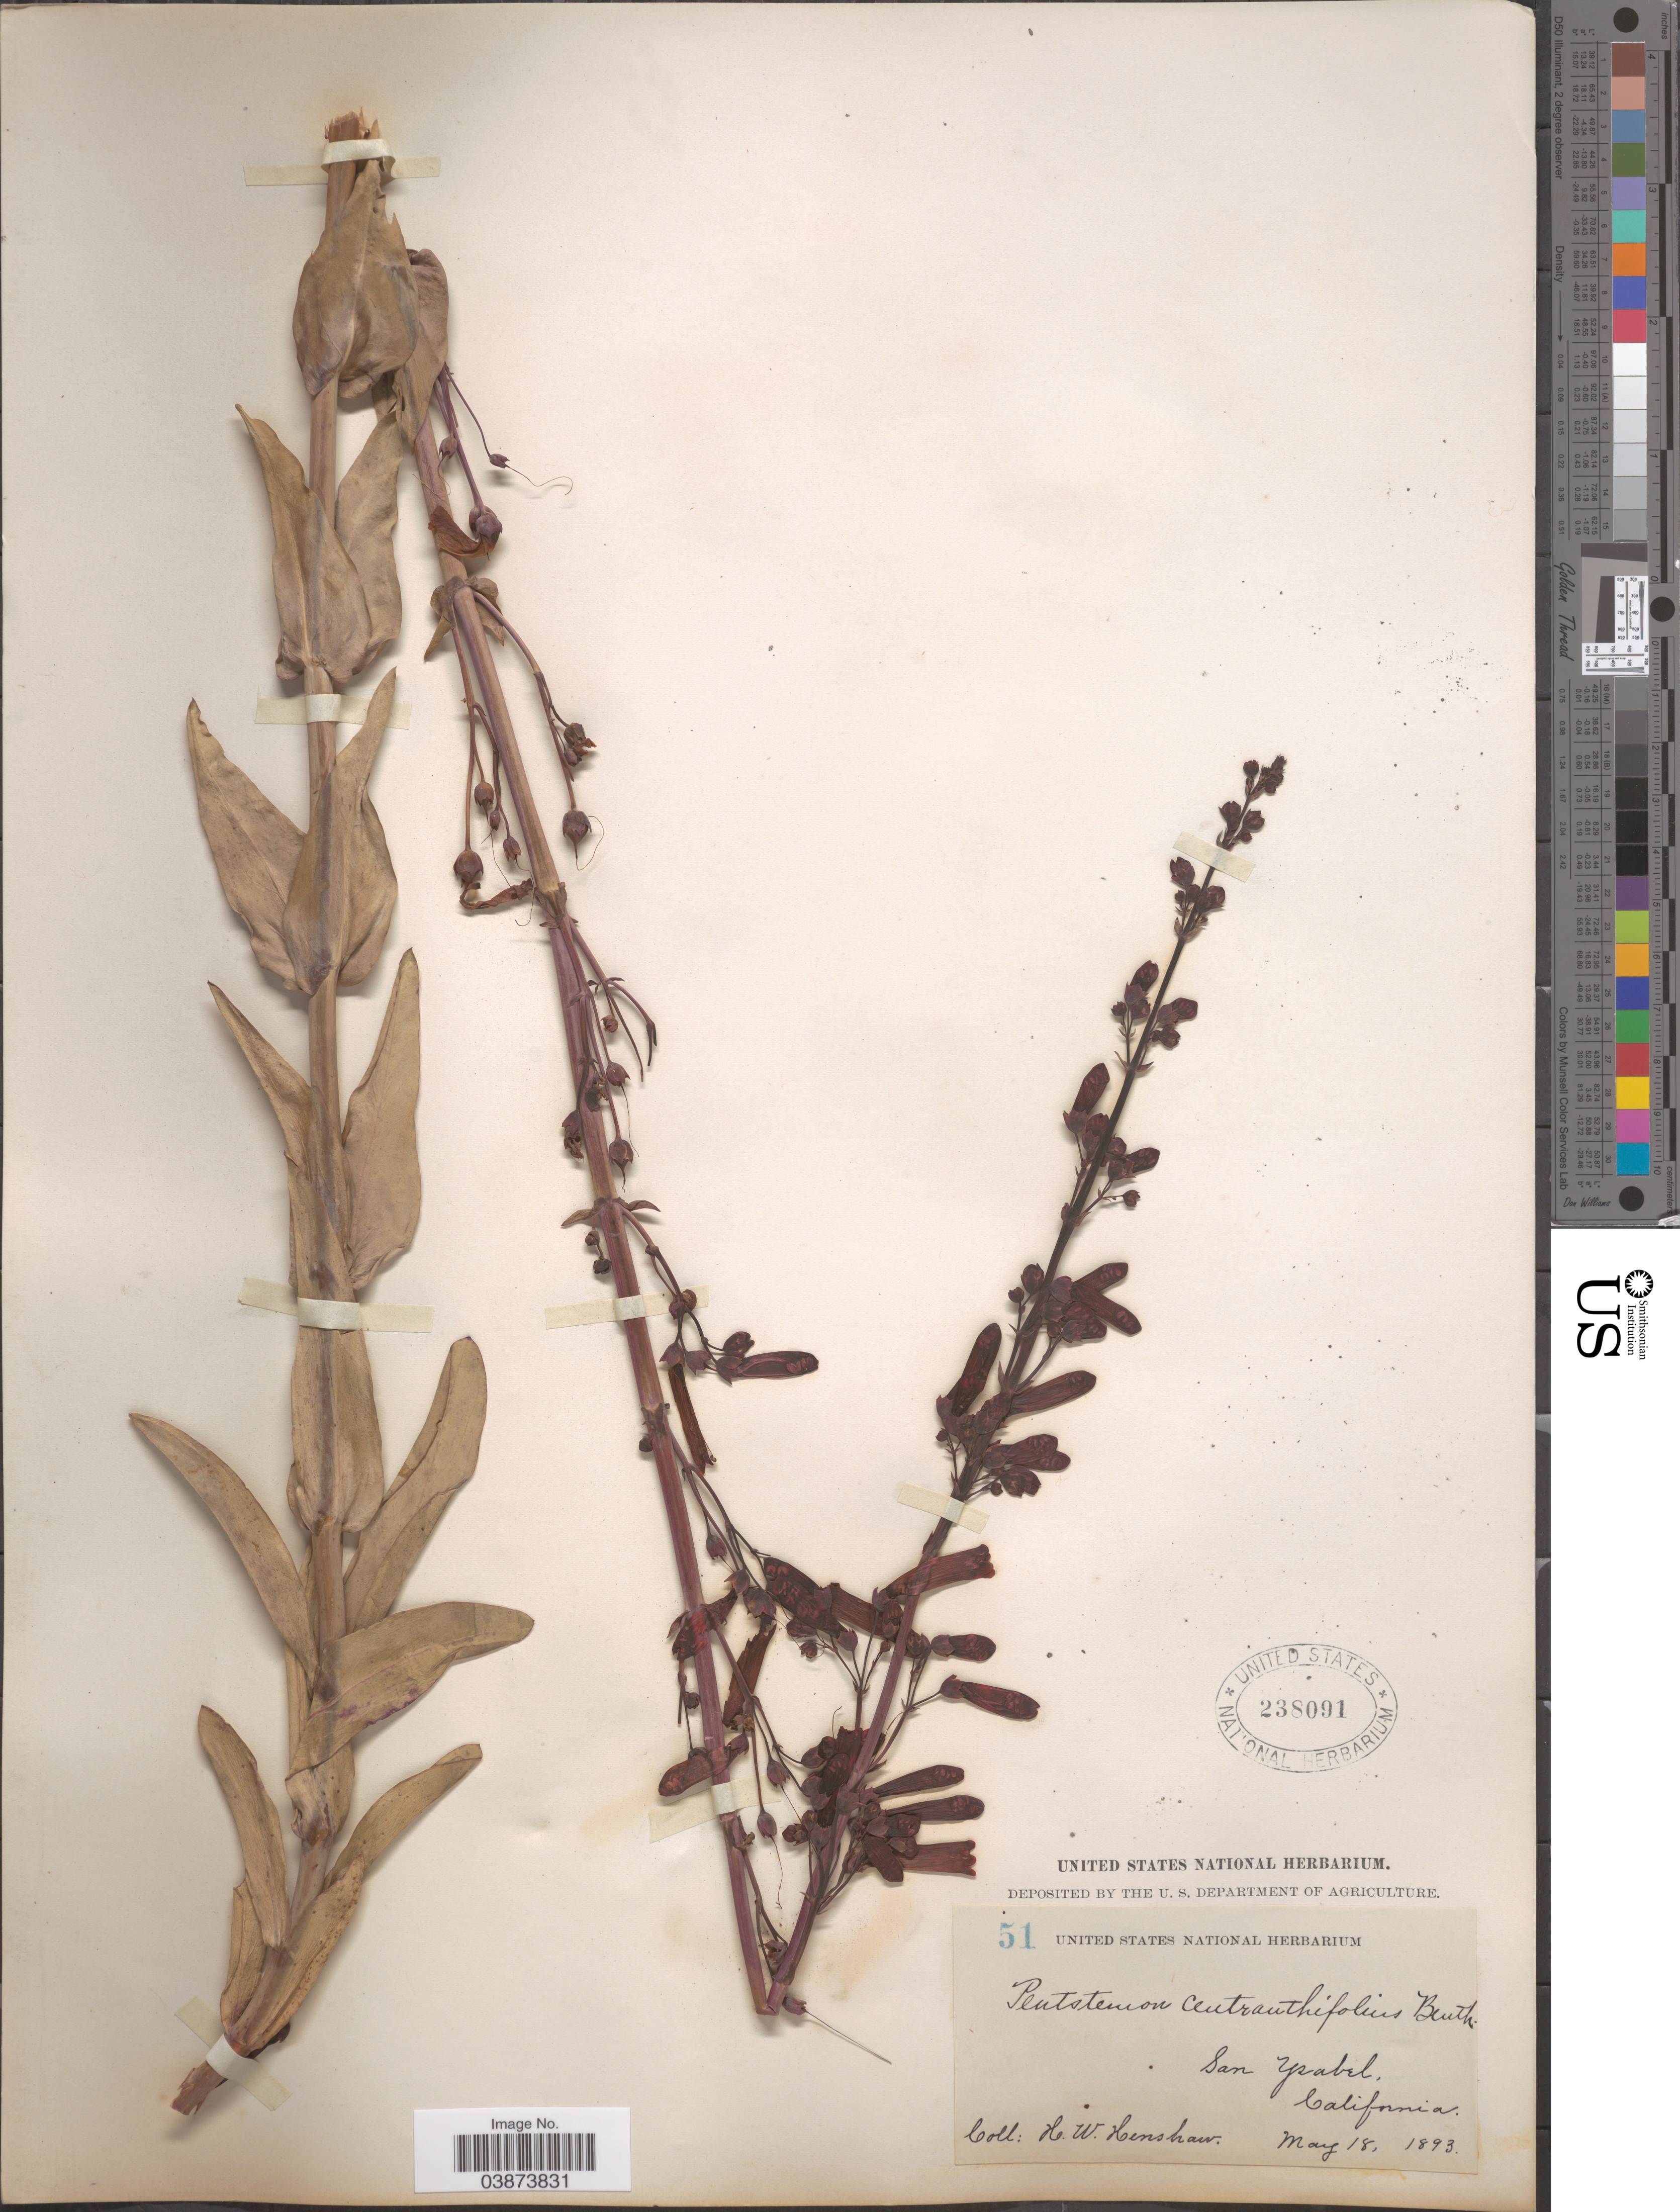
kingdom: Plantae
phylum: Tracheophyta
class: Magnoliopsida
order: Lamiales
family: Plantaginaceae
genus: Penstemon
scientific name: Penstemon centranthifolius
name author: Benth.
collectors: H. Henshaw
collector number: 51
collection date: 1893-05-18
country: United States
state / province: California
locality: San Ysabel.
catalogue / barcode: US 238091